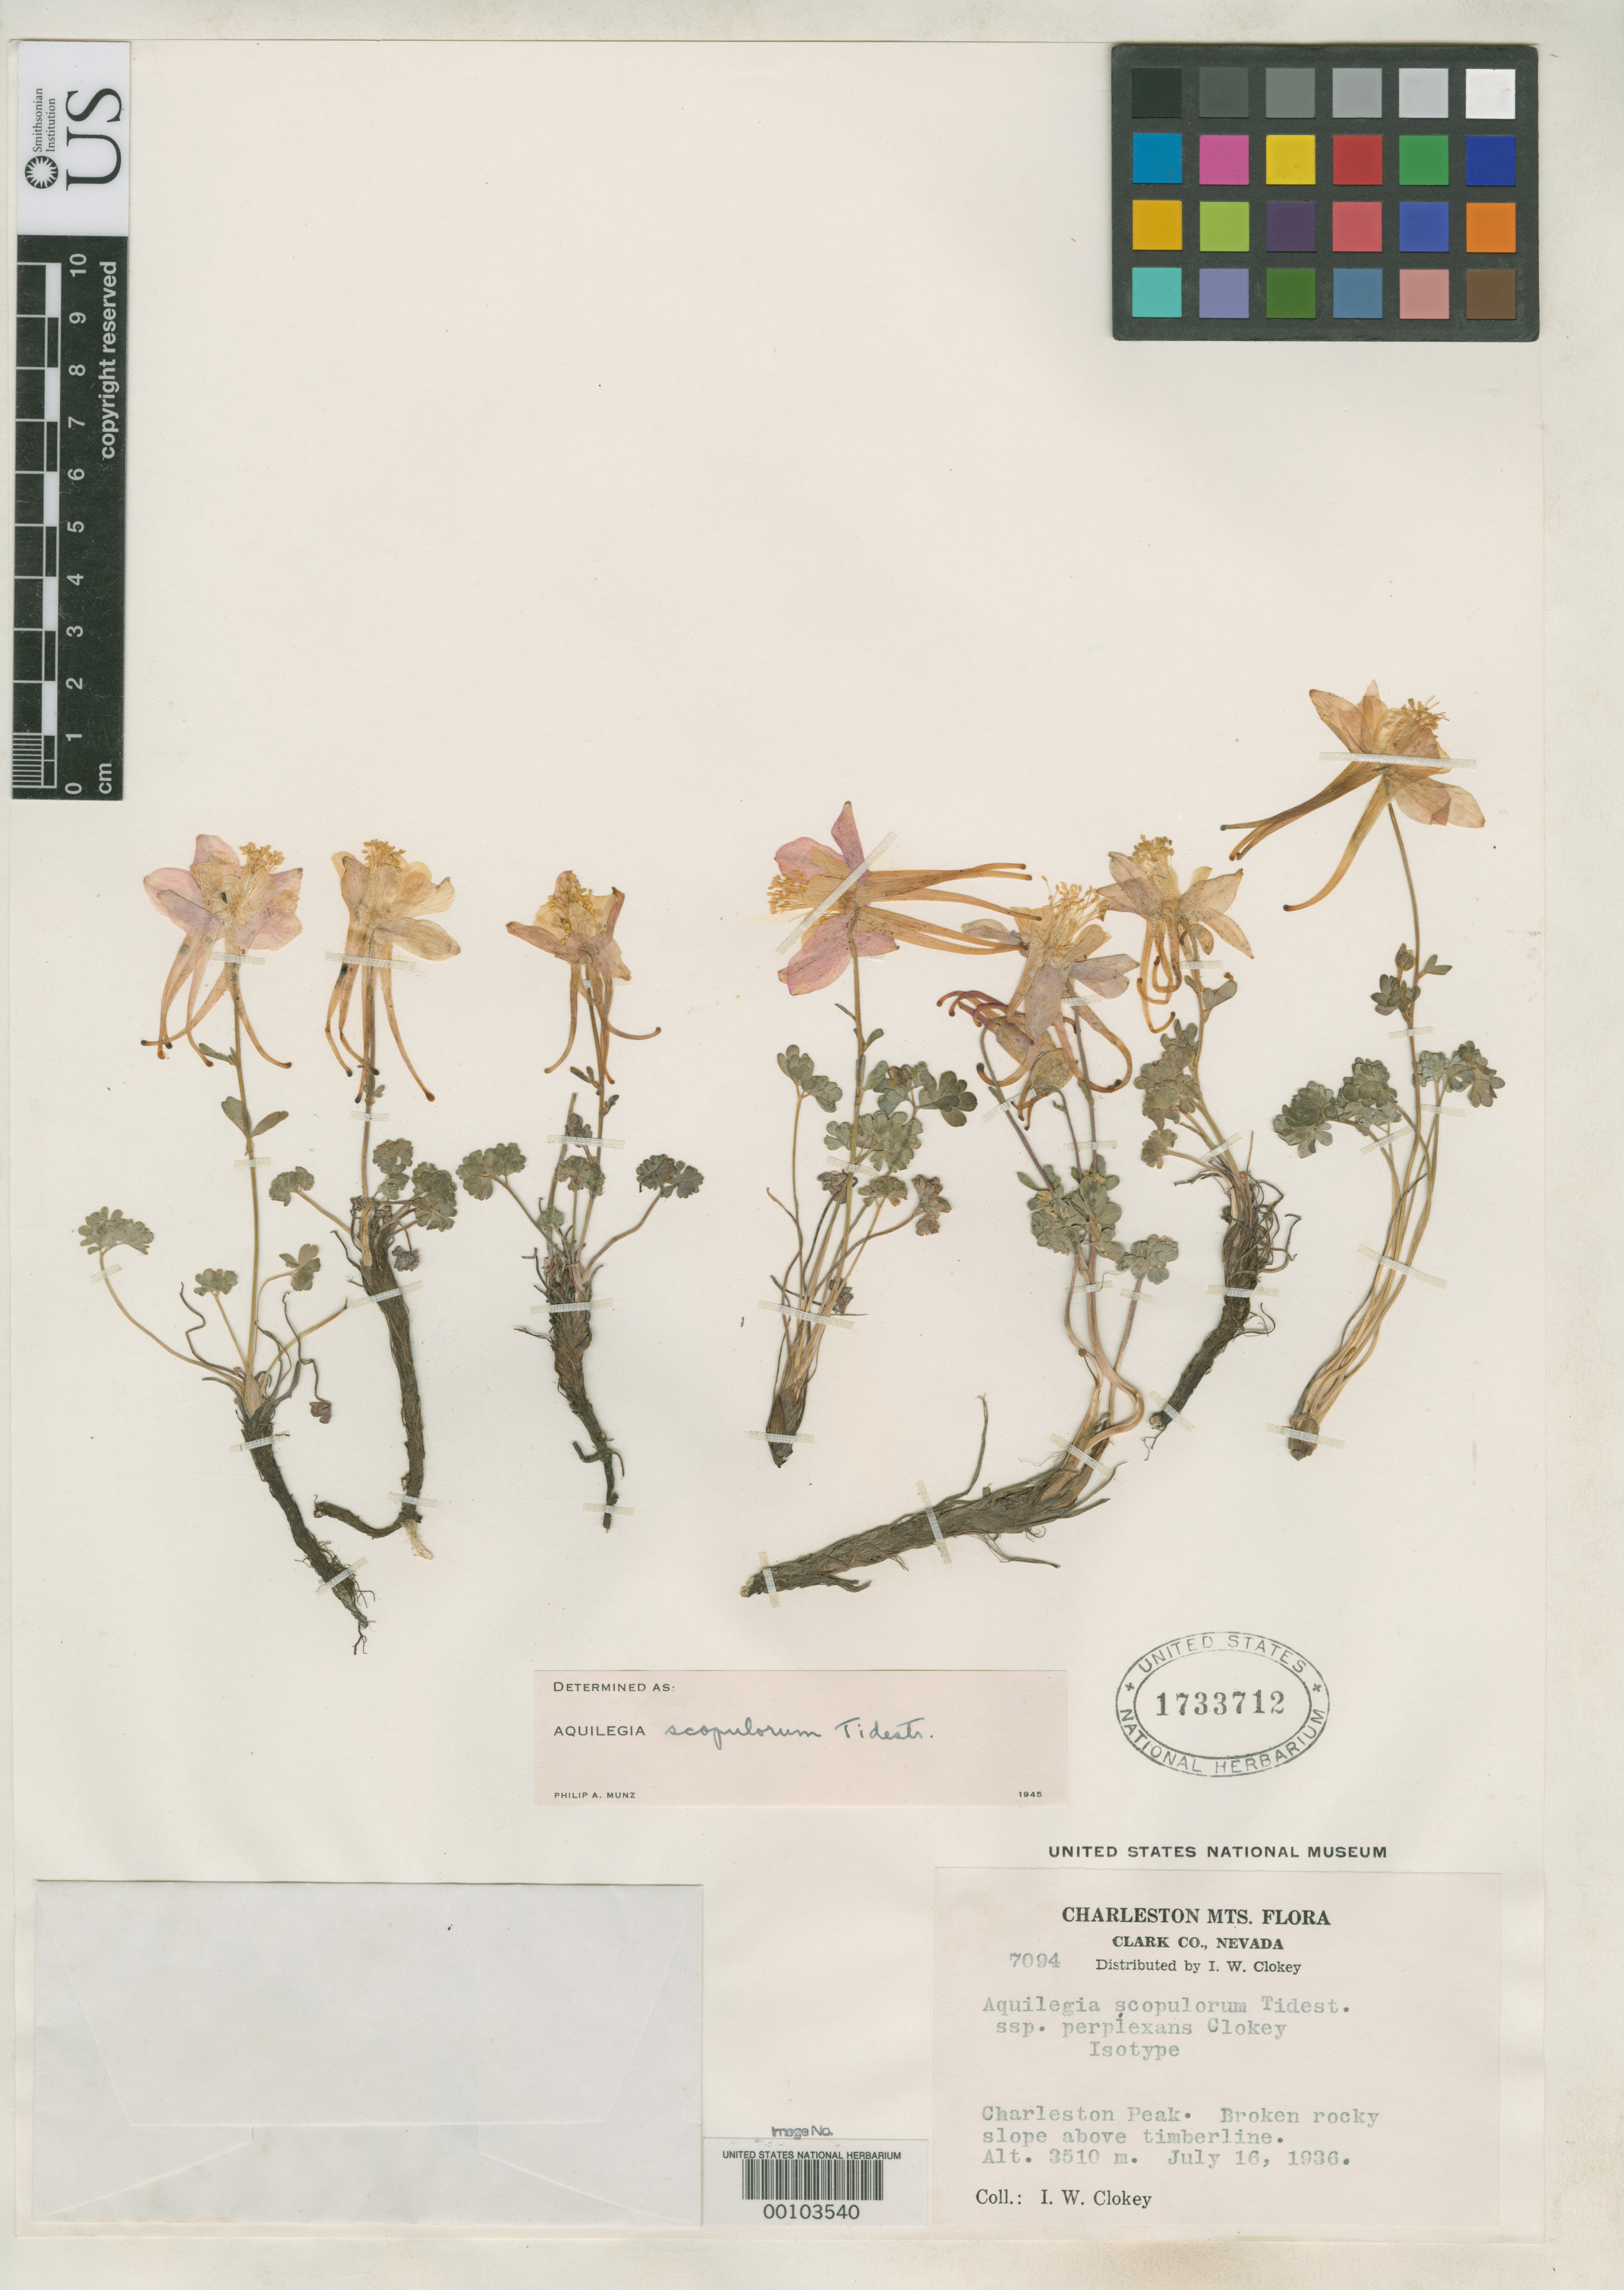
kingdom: Plantae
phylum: Tracheophyta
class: Magnoliopsida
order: Ranunculales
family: Ranunculaceae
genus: Aquilegia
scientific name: Aquilegia scopulorum subsp. perplexans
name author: Clokey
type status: Isotype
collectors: I. W. Clokey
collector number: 7094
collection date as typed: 16 Jul 1936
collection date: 1936-07-16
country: United States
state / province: Nevada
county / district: Clark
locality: Charleston Peak, broken rocky slope above timberline.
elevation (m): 3510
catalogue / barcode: US 1733712